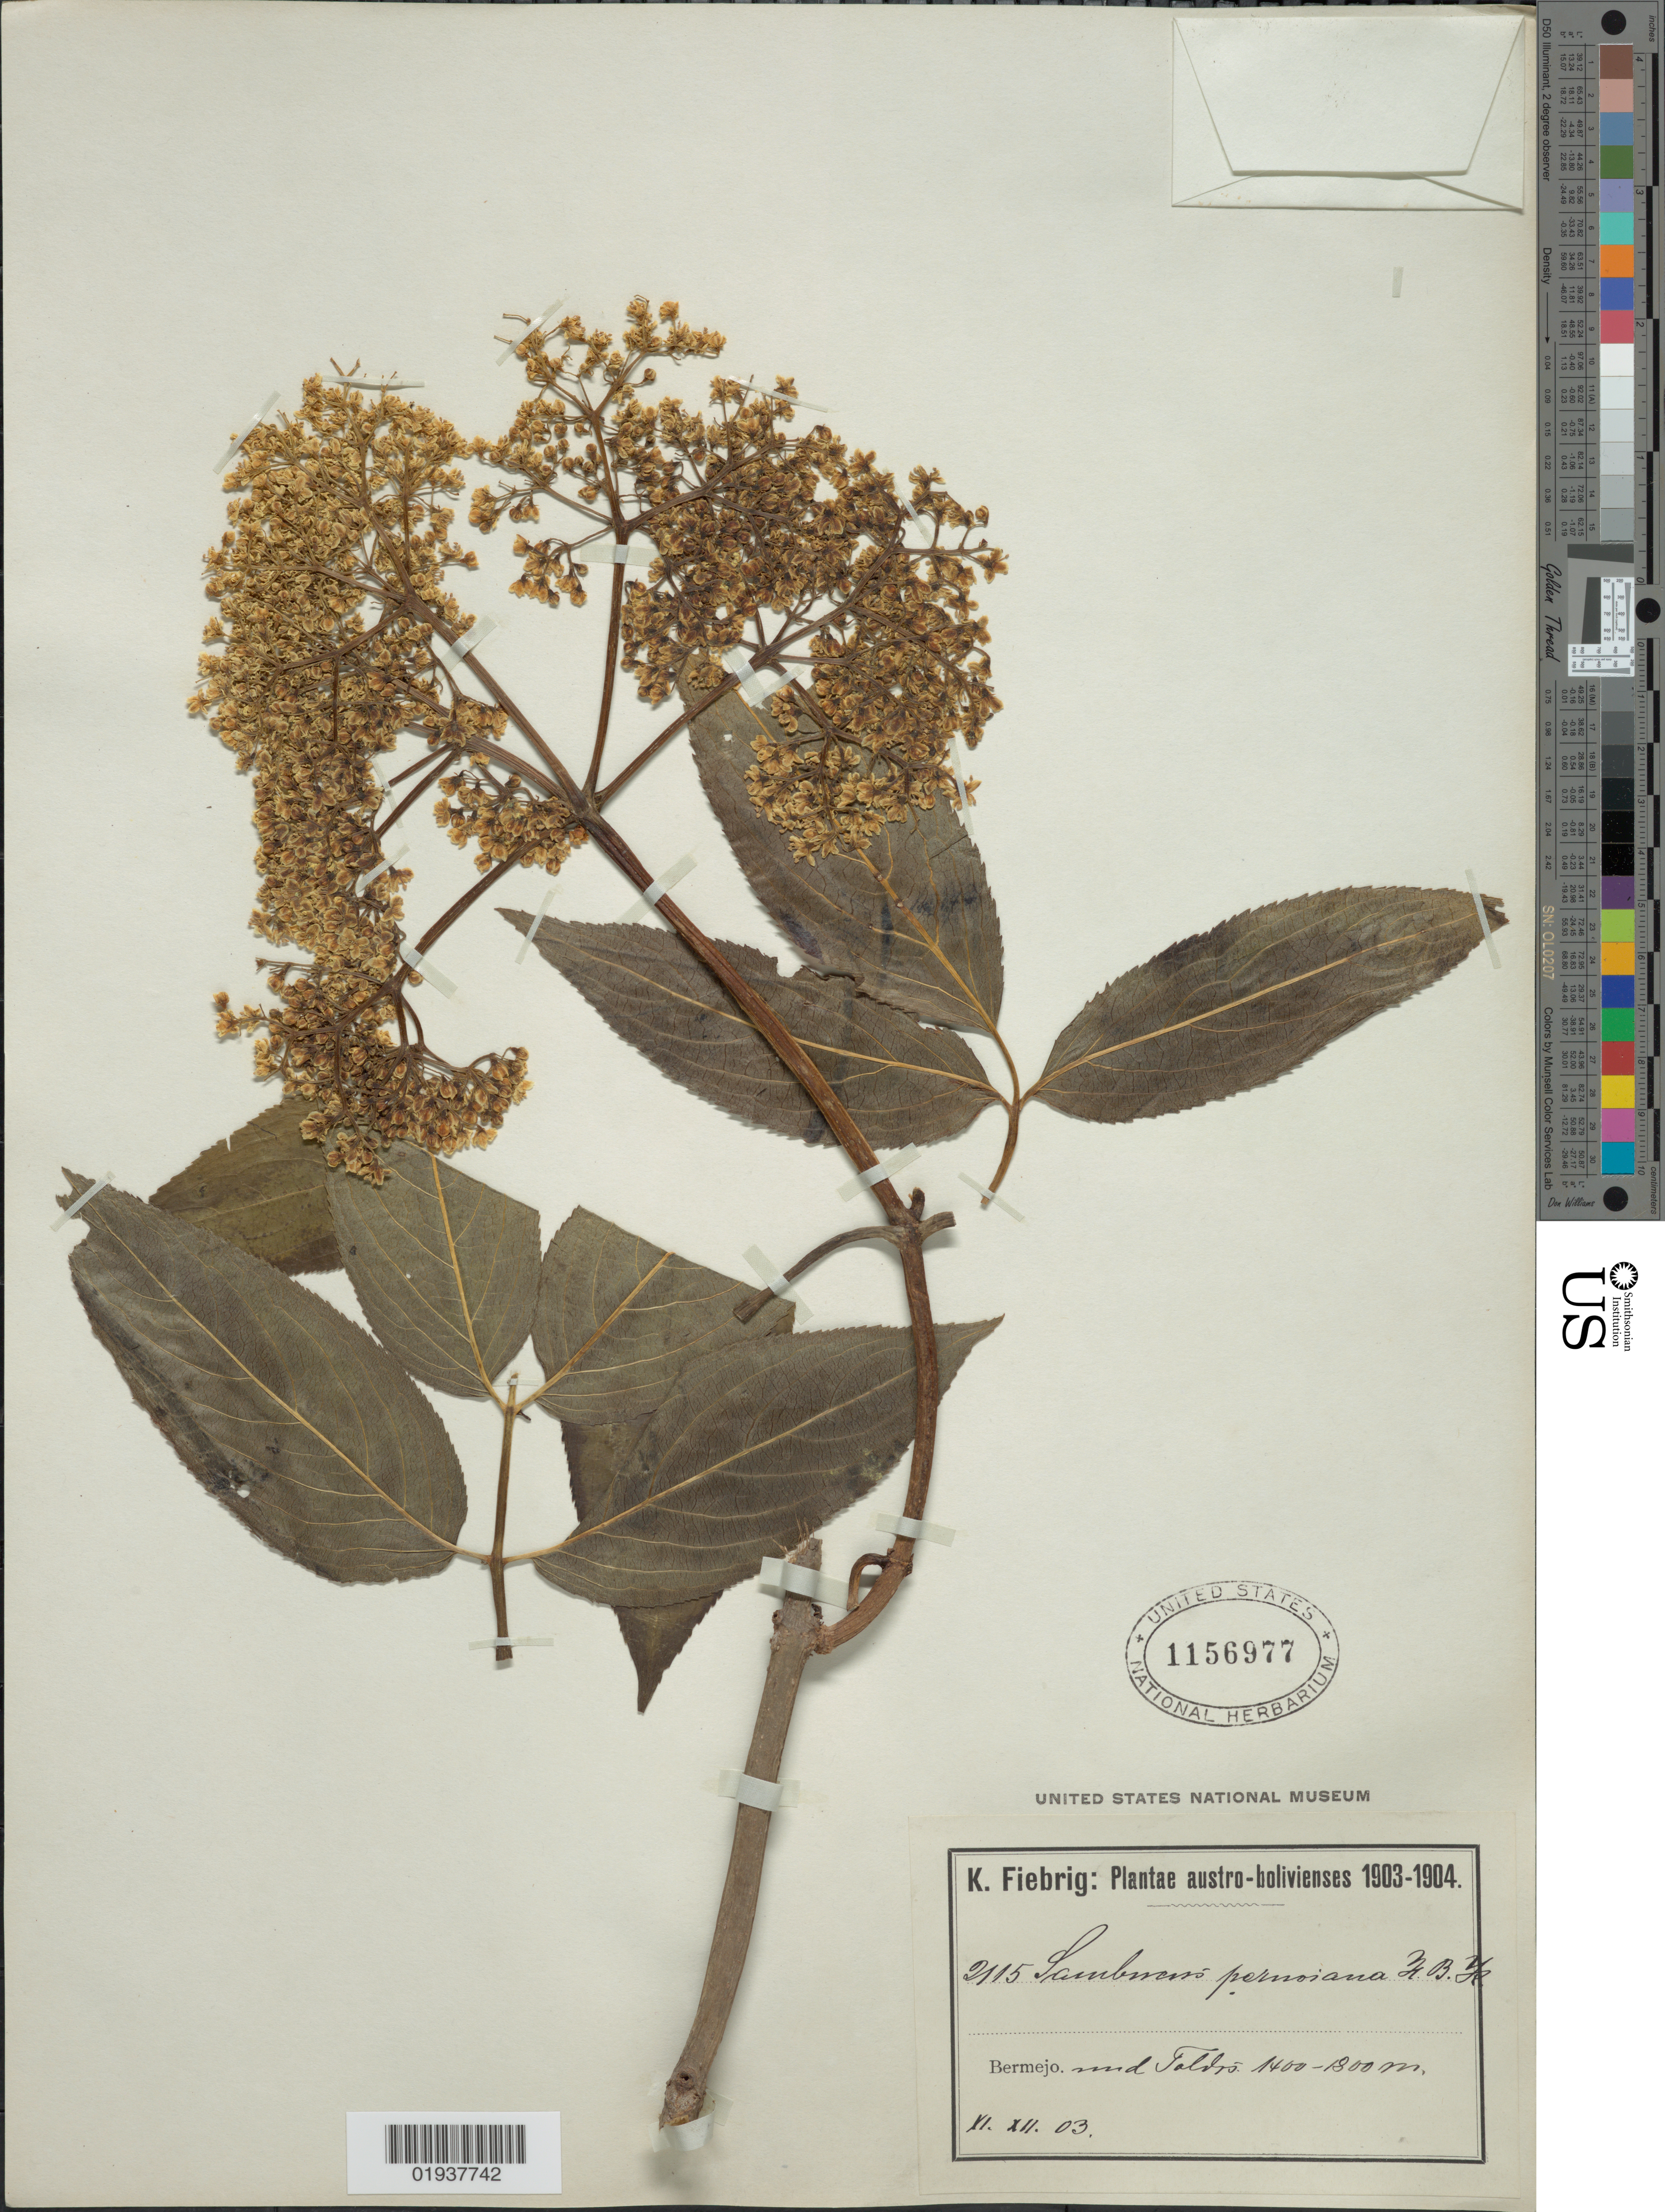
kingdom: Plantae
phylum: Tracheophyta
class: Magnoliopsida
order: Dipsacales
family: Viburnaceae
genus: Sambucus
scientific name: Sambucus peruviana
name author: Kunth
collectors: K. Fiebrig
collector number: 2115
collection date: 1903-11/1903-12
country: Bolivia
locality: Bermejo, sud Taldos.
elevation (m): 1400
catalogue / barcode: US 1156977